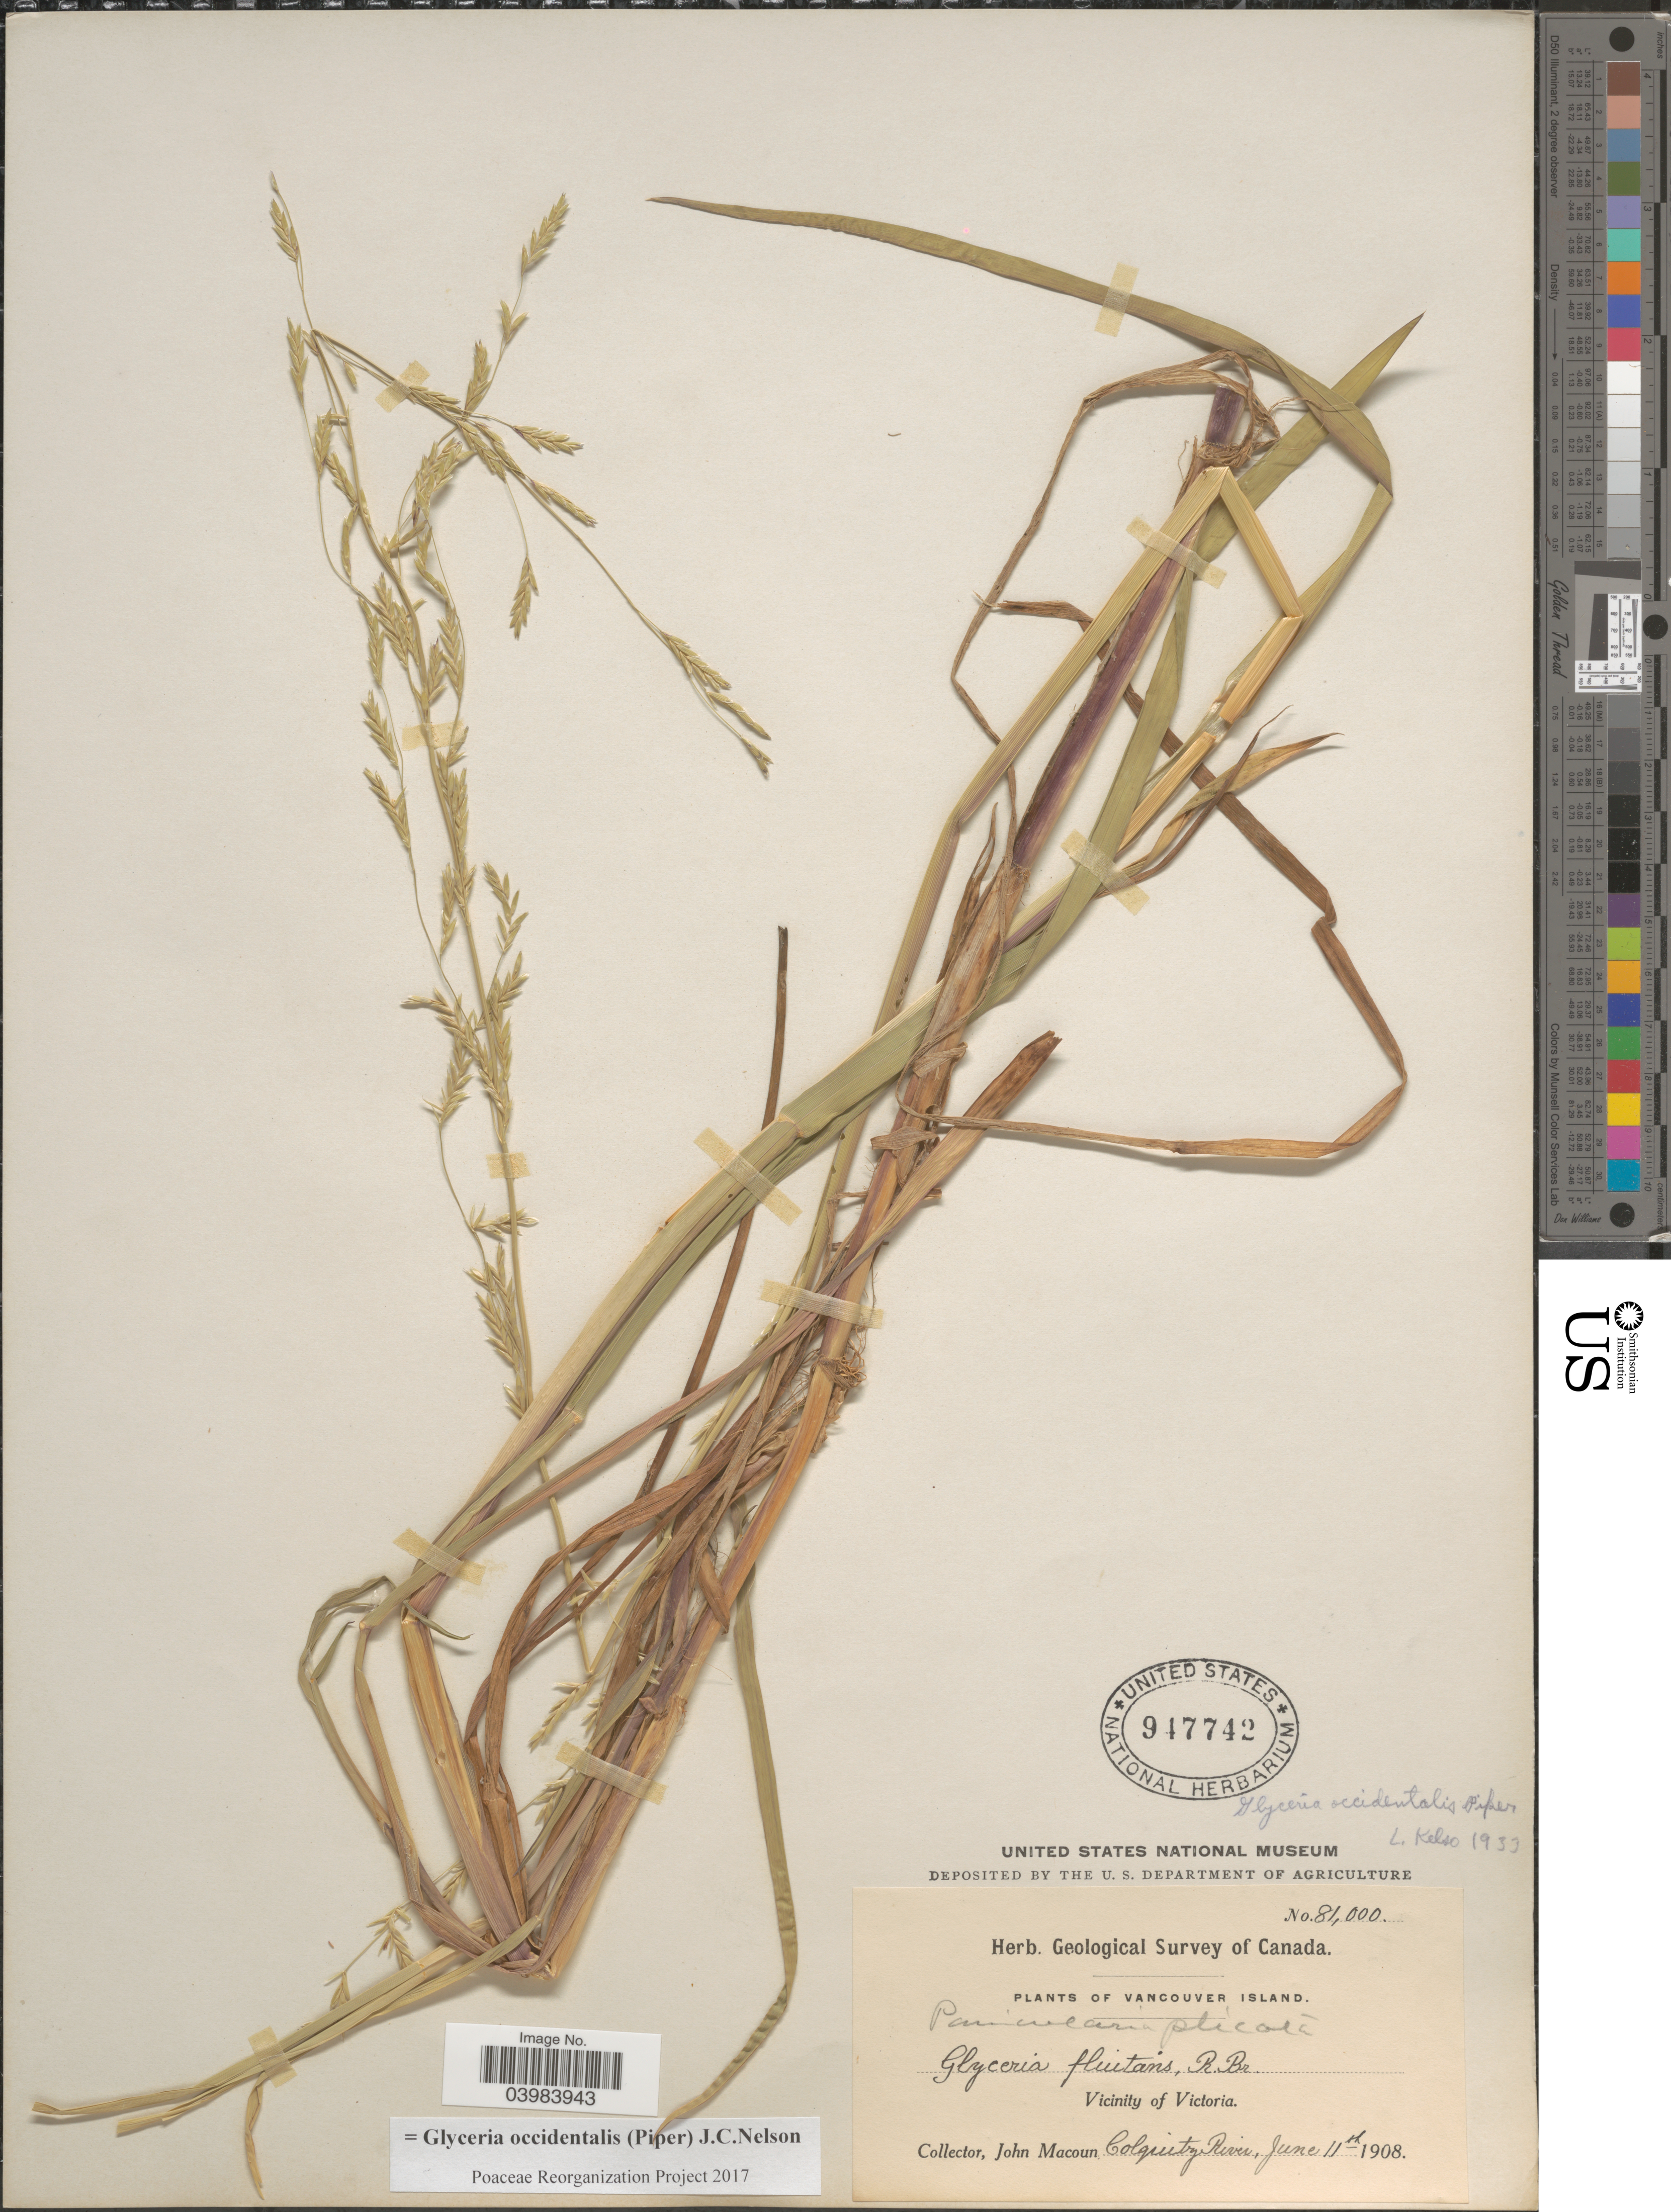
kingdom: Plantae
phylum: Tracheophyta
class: Liliopsida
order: Poales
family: Poaceae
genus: Glyceria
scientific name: Glyceria occidentalis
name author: (Piper) J.C. Nelson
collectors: J. Macoun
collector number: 81000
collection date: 1908-06-11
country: Canada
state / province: British Columbia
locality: Vancouver Island. Vicinity of Victoria. Colquitz River.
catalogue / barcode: US 947742